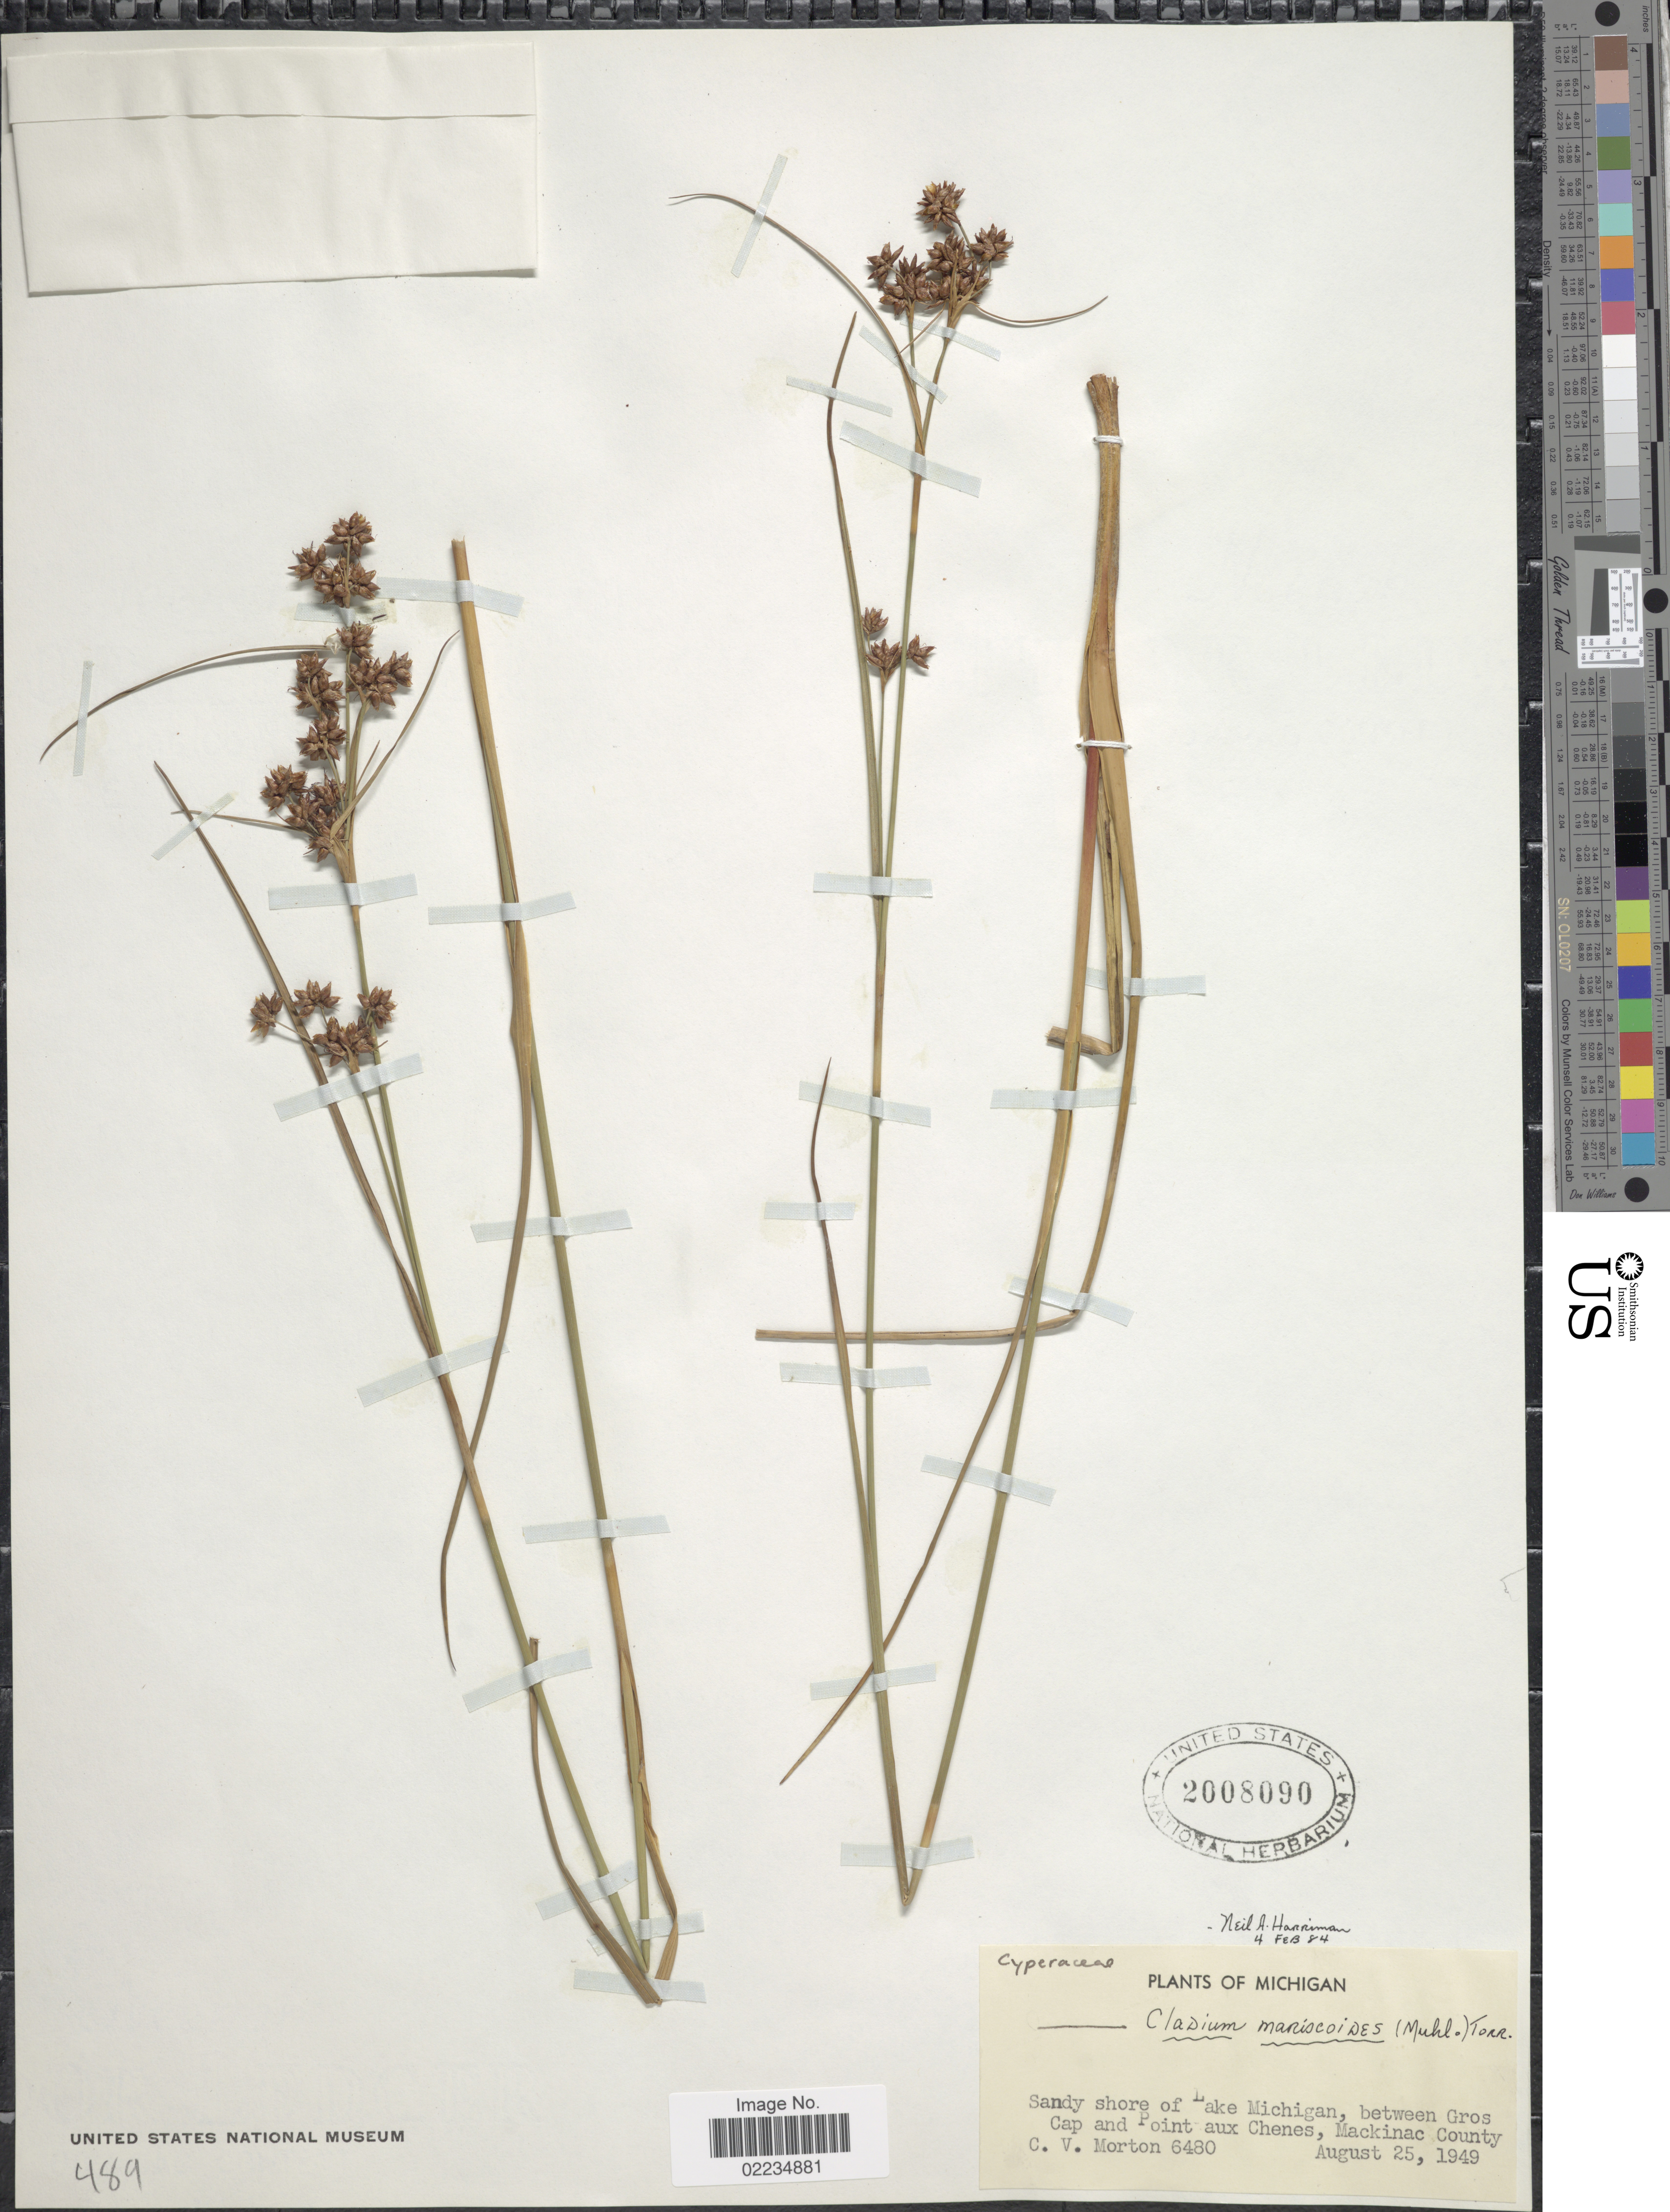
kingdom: Plantae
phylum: Tracheophyta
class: Liliopsida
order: Poales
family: Cyperaceae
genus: Cladium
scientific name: Cladium mariscoides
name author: (Muhl.) Torr.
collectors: C. V. Morton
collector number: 6480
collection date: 1949-08-25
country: United States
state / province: Michigan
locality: Sandy shore of Lake Michigan, between Gros Cap and Point aux Chenes, Mackinac County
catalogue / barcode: US 2008090